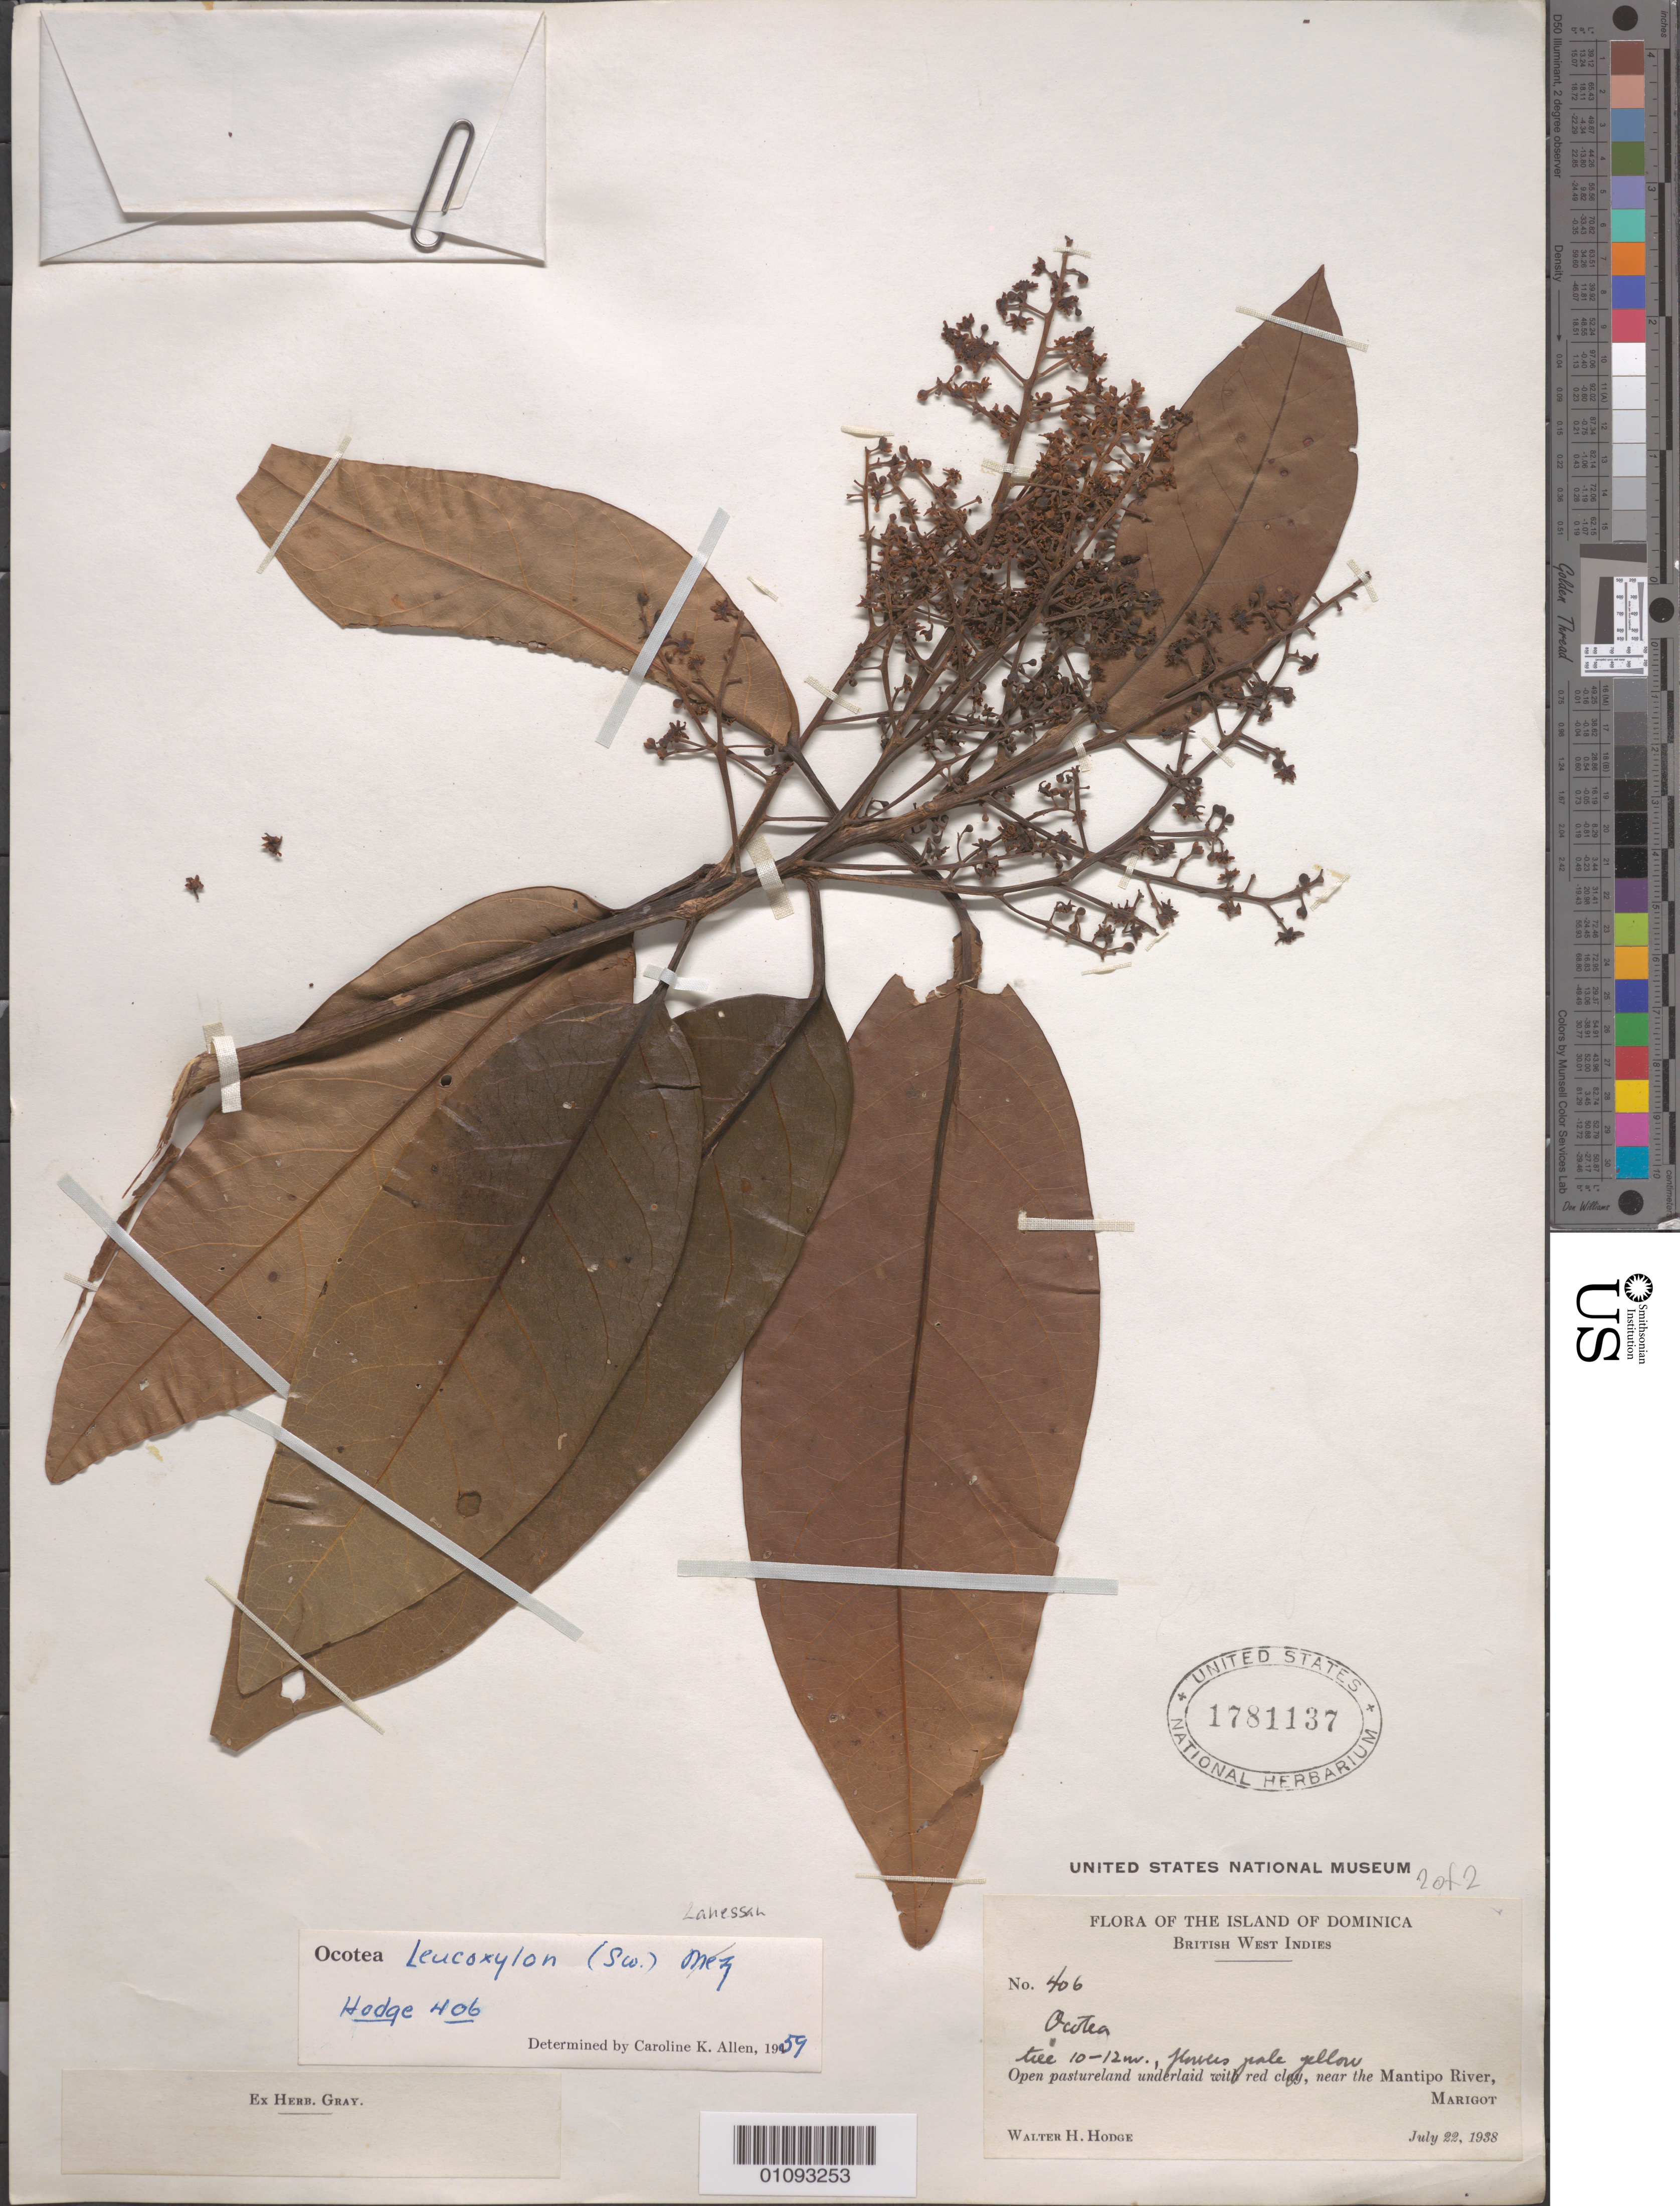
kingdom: Plantae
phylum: Tracheophyta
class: Magnoliopsida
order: Laurales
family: Lauraceae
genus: Ocotea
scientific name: Ocotea leucoxylon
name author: (Sw.) Laness.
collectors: W. Hodge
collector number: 406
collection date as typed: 22 Jul 1938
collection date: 1938-07-22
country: Dominica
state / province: St. Andrew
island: Dominica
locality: Mantipo River, Marigot.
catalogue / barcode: US 1781137